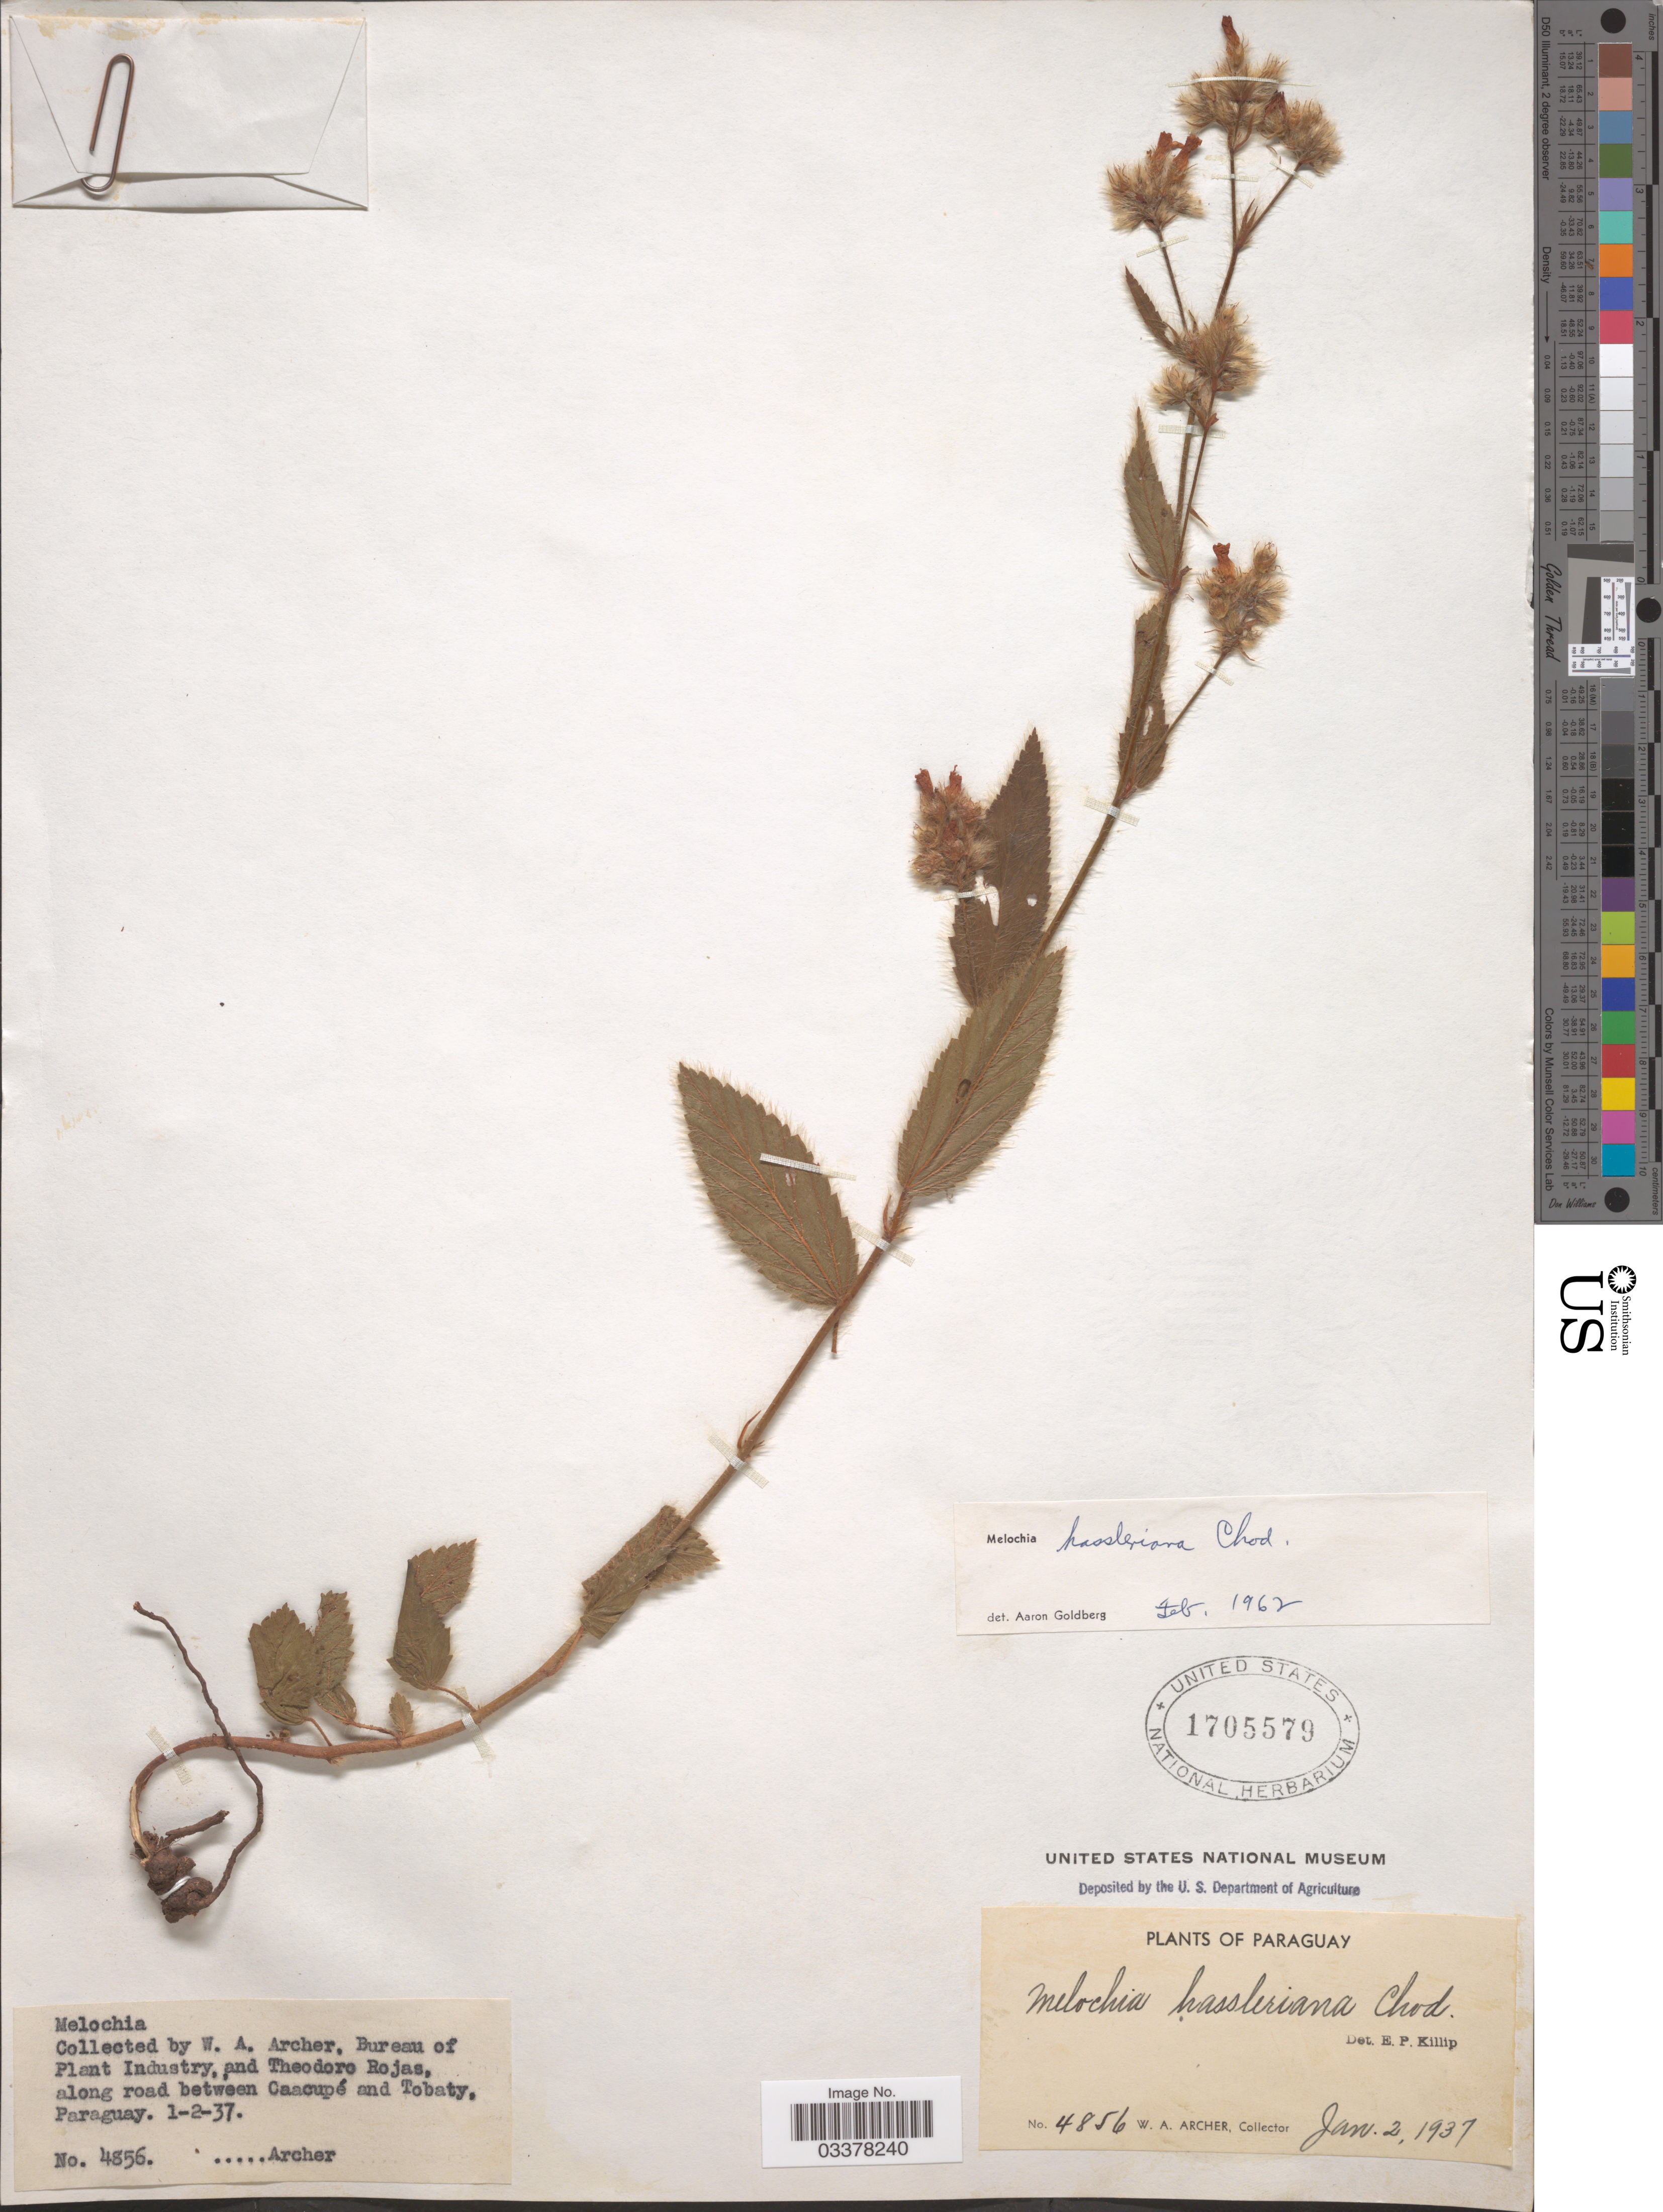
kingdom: Plantae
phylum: Tracheophyta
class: Magnoliopsida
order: Malvales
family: Malvaceae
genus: Melochia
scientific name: Melochia hassleriana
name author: Chodat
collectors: W. Archer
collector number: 4856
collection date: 1937-01-02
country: Paraguay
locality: Along road between Caacupé and Tobaty.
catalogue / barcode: US 1705579